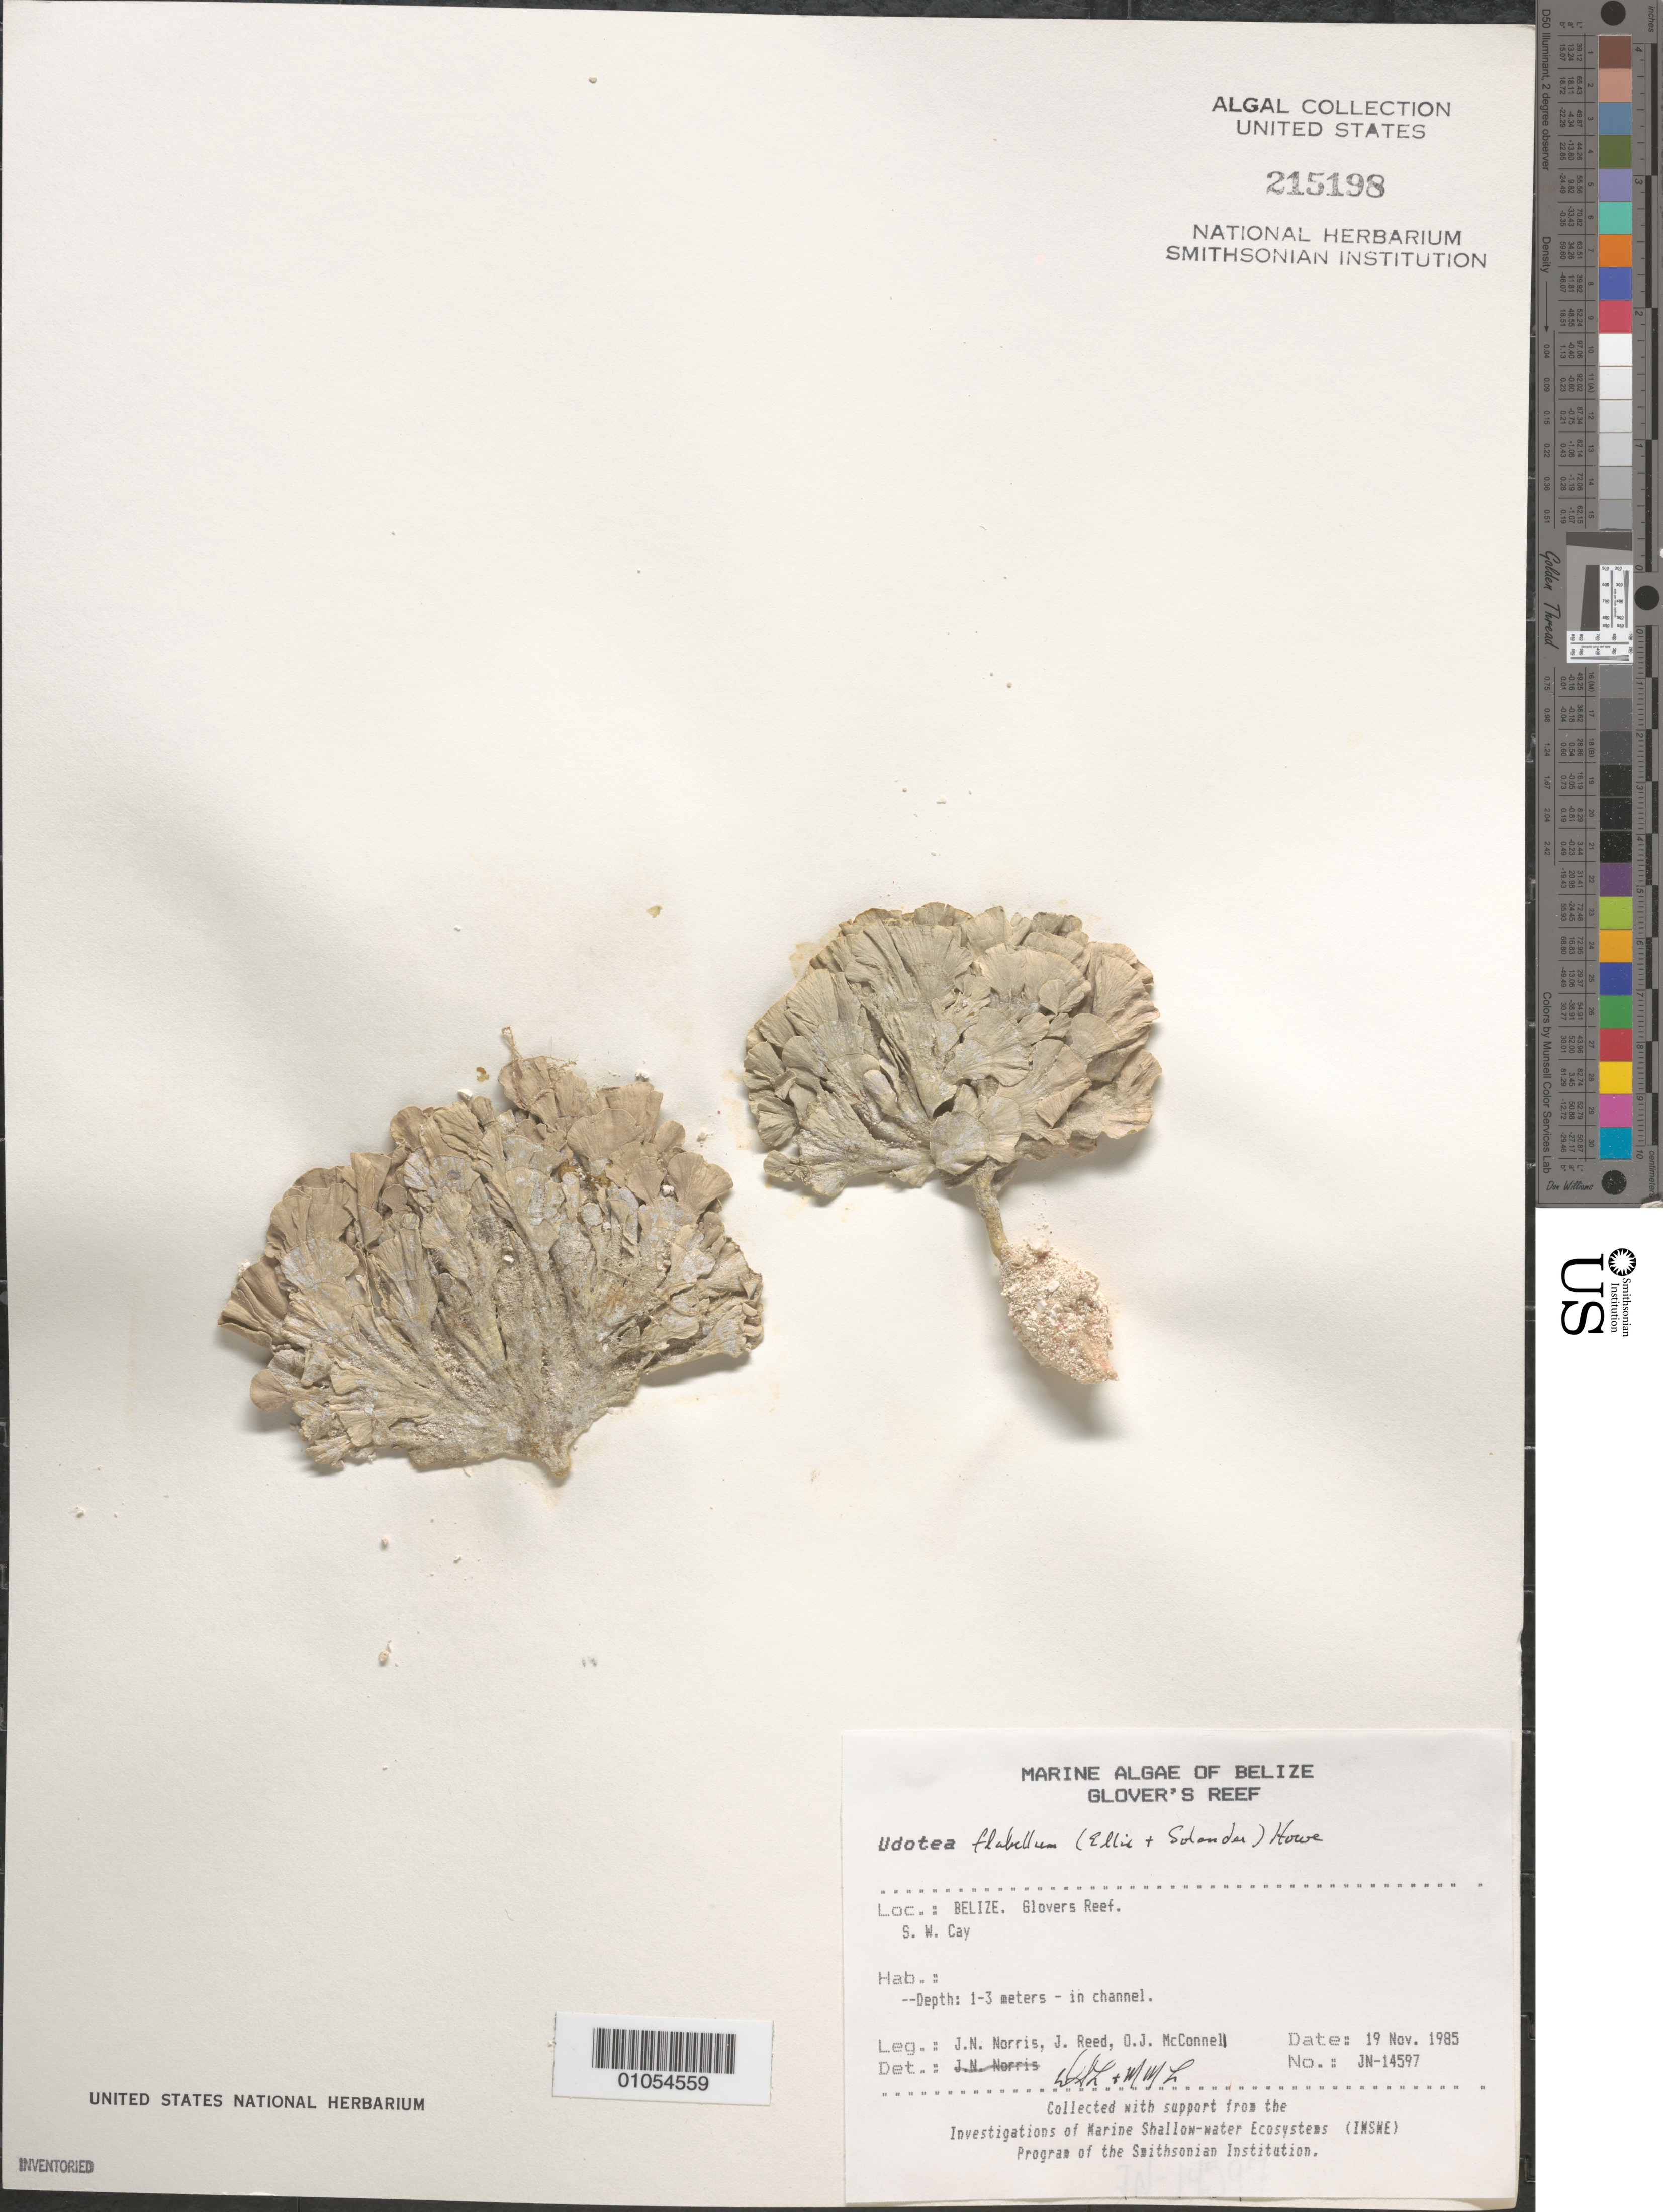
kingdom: Plantae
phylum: Chlorophyta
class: Ulvophyceae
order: Bryopsidales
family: Udoteaceae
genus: Udotea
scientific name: Udotea flabellum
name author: (J. Ellis & Sol.) M. Howe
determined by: Littler, D. S.; Littler, M. M.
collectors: J. N. Norris & O. McConnell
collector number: JN-14597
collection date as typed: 19 Nov 1985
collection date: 1985-11-19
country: Belize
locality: Glover's Reef, southwest cay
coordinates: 16 42'00"N, 87 51'00"W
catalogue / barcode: US 215198